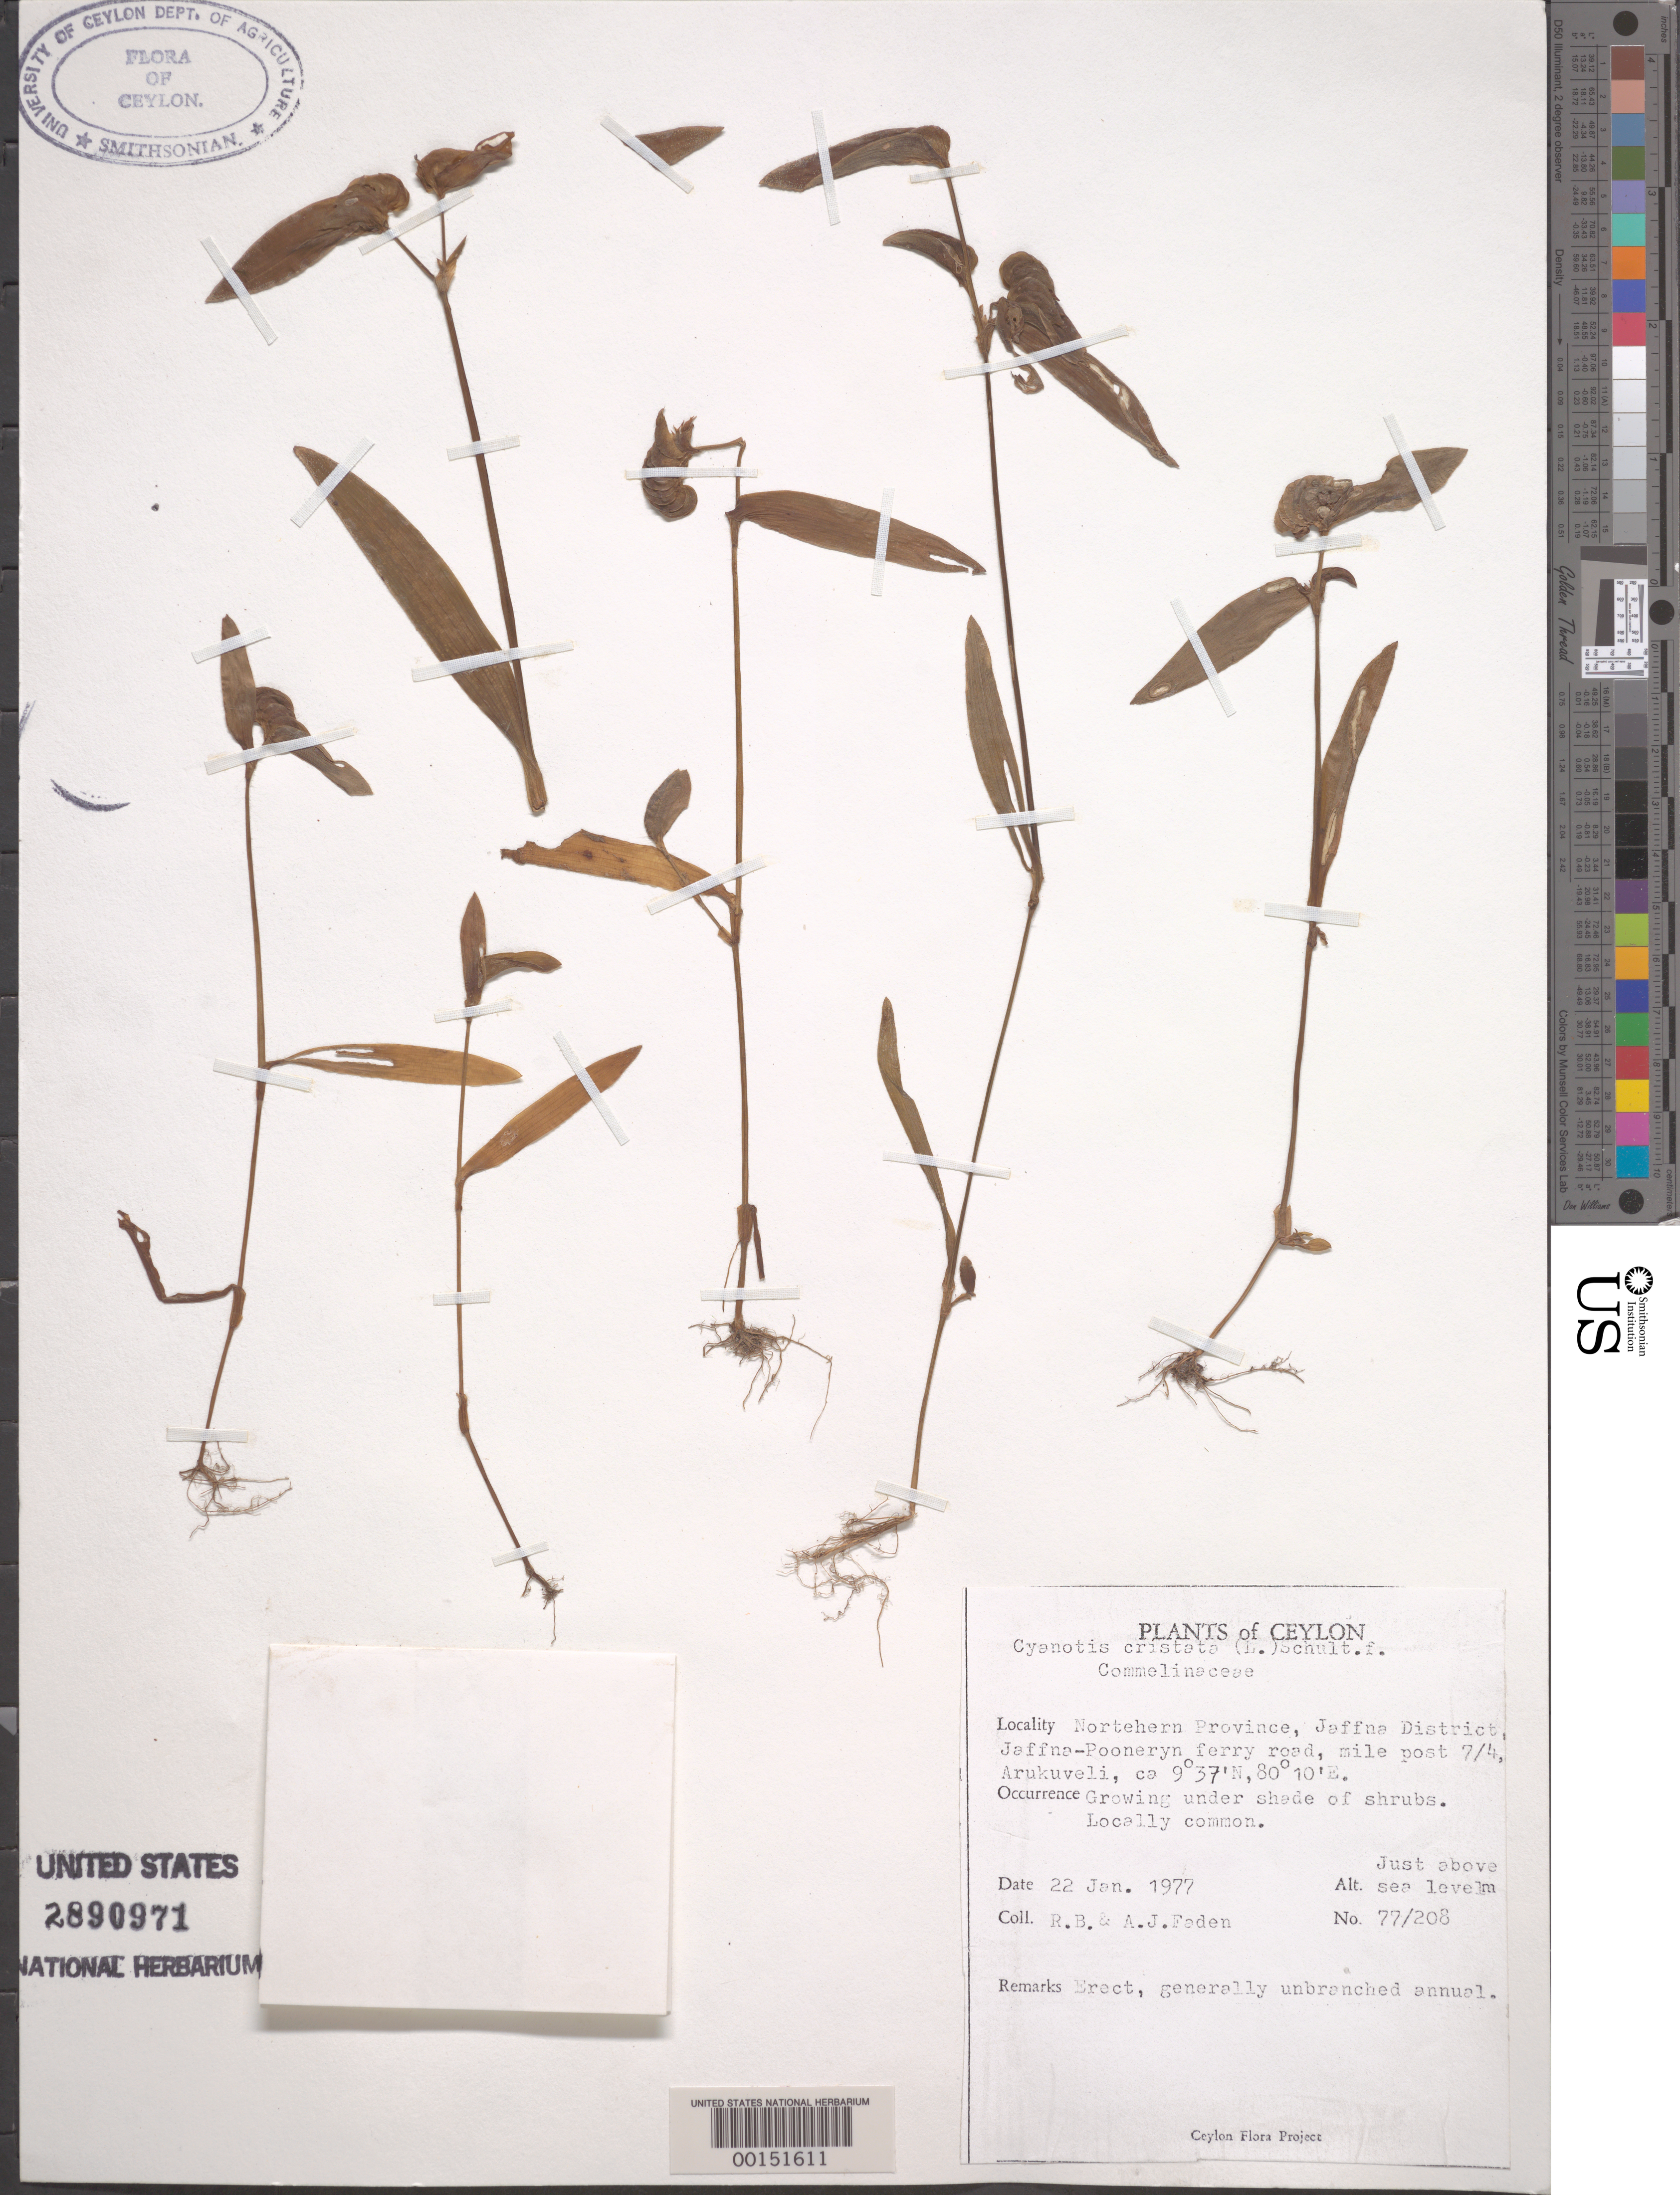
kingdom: Plantae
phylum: Tracheophyta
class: Liliopsida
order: Commelinales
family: Commelinaceae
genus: Cyanotis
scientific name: Cyanotis cristata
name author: (L.) D. Don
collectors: R. B. Faden & A. J. Faden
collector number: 77/208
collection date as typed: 22 Jan 1977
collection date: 1977-01-22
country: Sri Lanka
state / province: Northern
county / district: Jaffna Dist.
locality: Jaffna-pooneryn ferry road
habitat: Under shade of shrubs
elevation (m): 1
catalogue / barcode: US 2890971